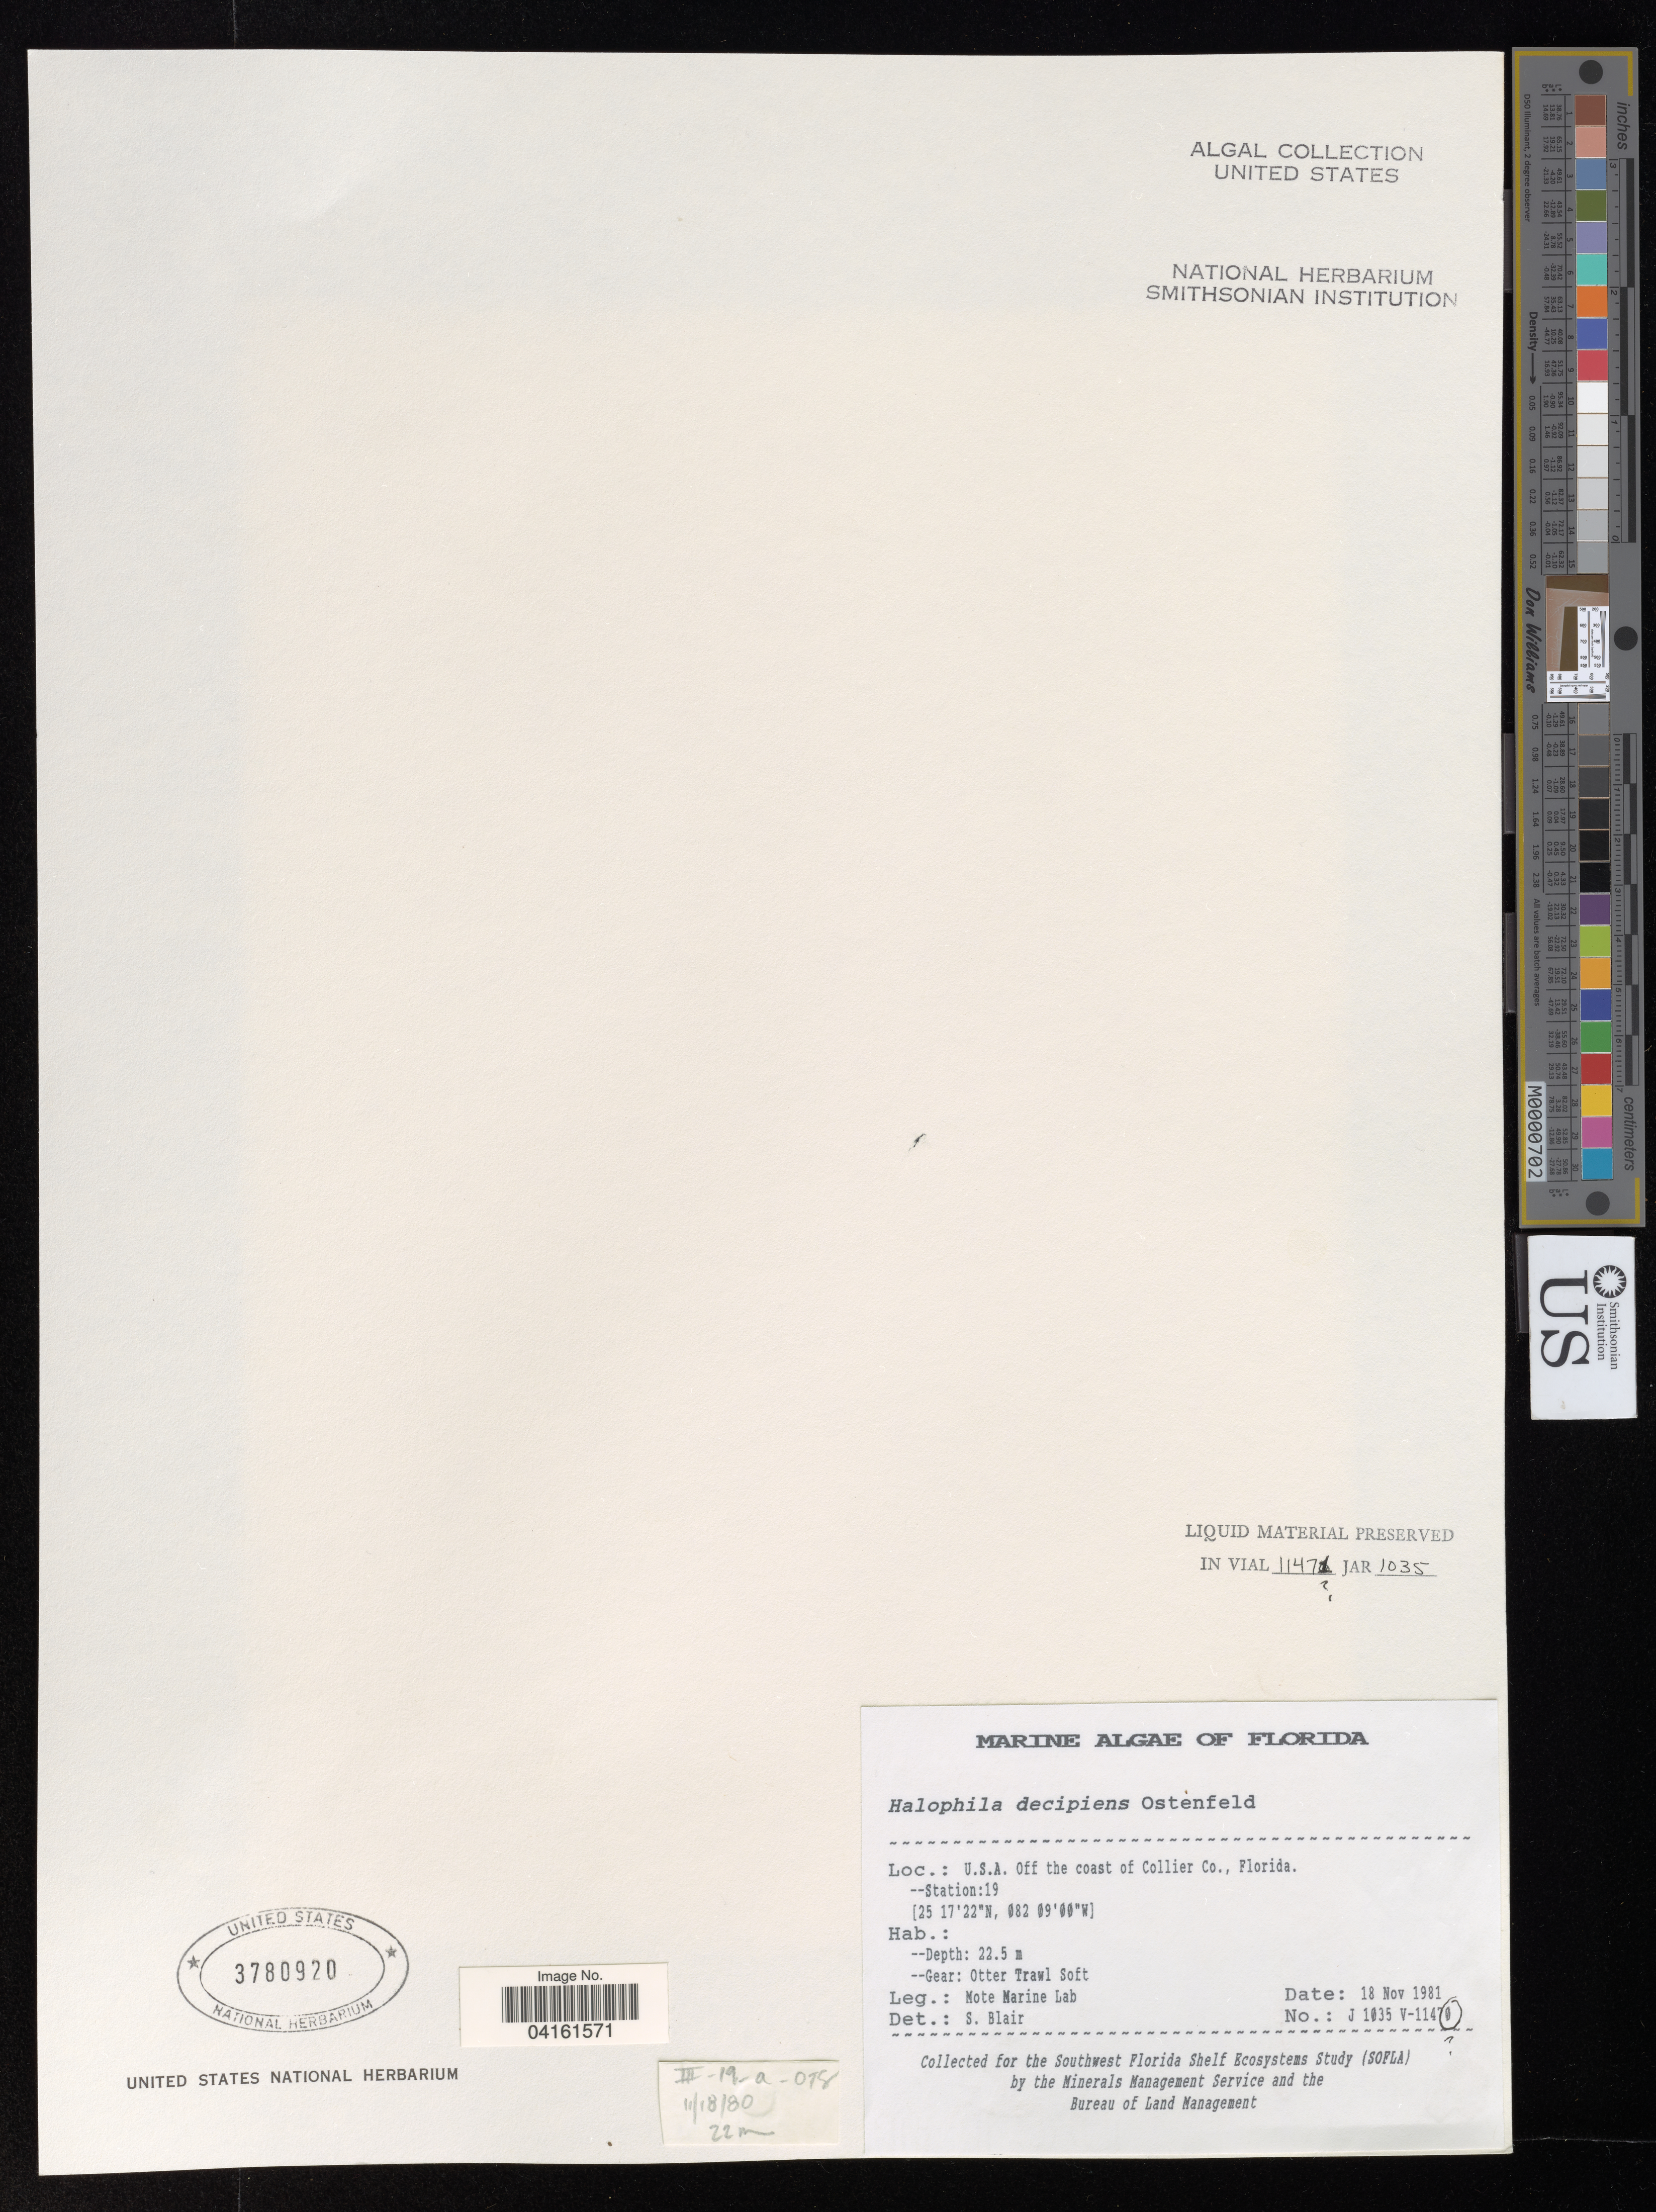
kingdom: Plantae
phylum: Tracheophyta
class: Liliopsida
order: Alismatales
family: Hydrocharitaceae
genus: Halophila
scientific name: Halophila decipiens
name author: Ostenf.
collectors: Mote Marine Laboratory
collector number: J 1035 V-11470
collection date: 1981-11-18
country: United States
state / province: Florida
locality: Off the coast of Collier Co. Station 19.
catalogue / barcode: US 3780920